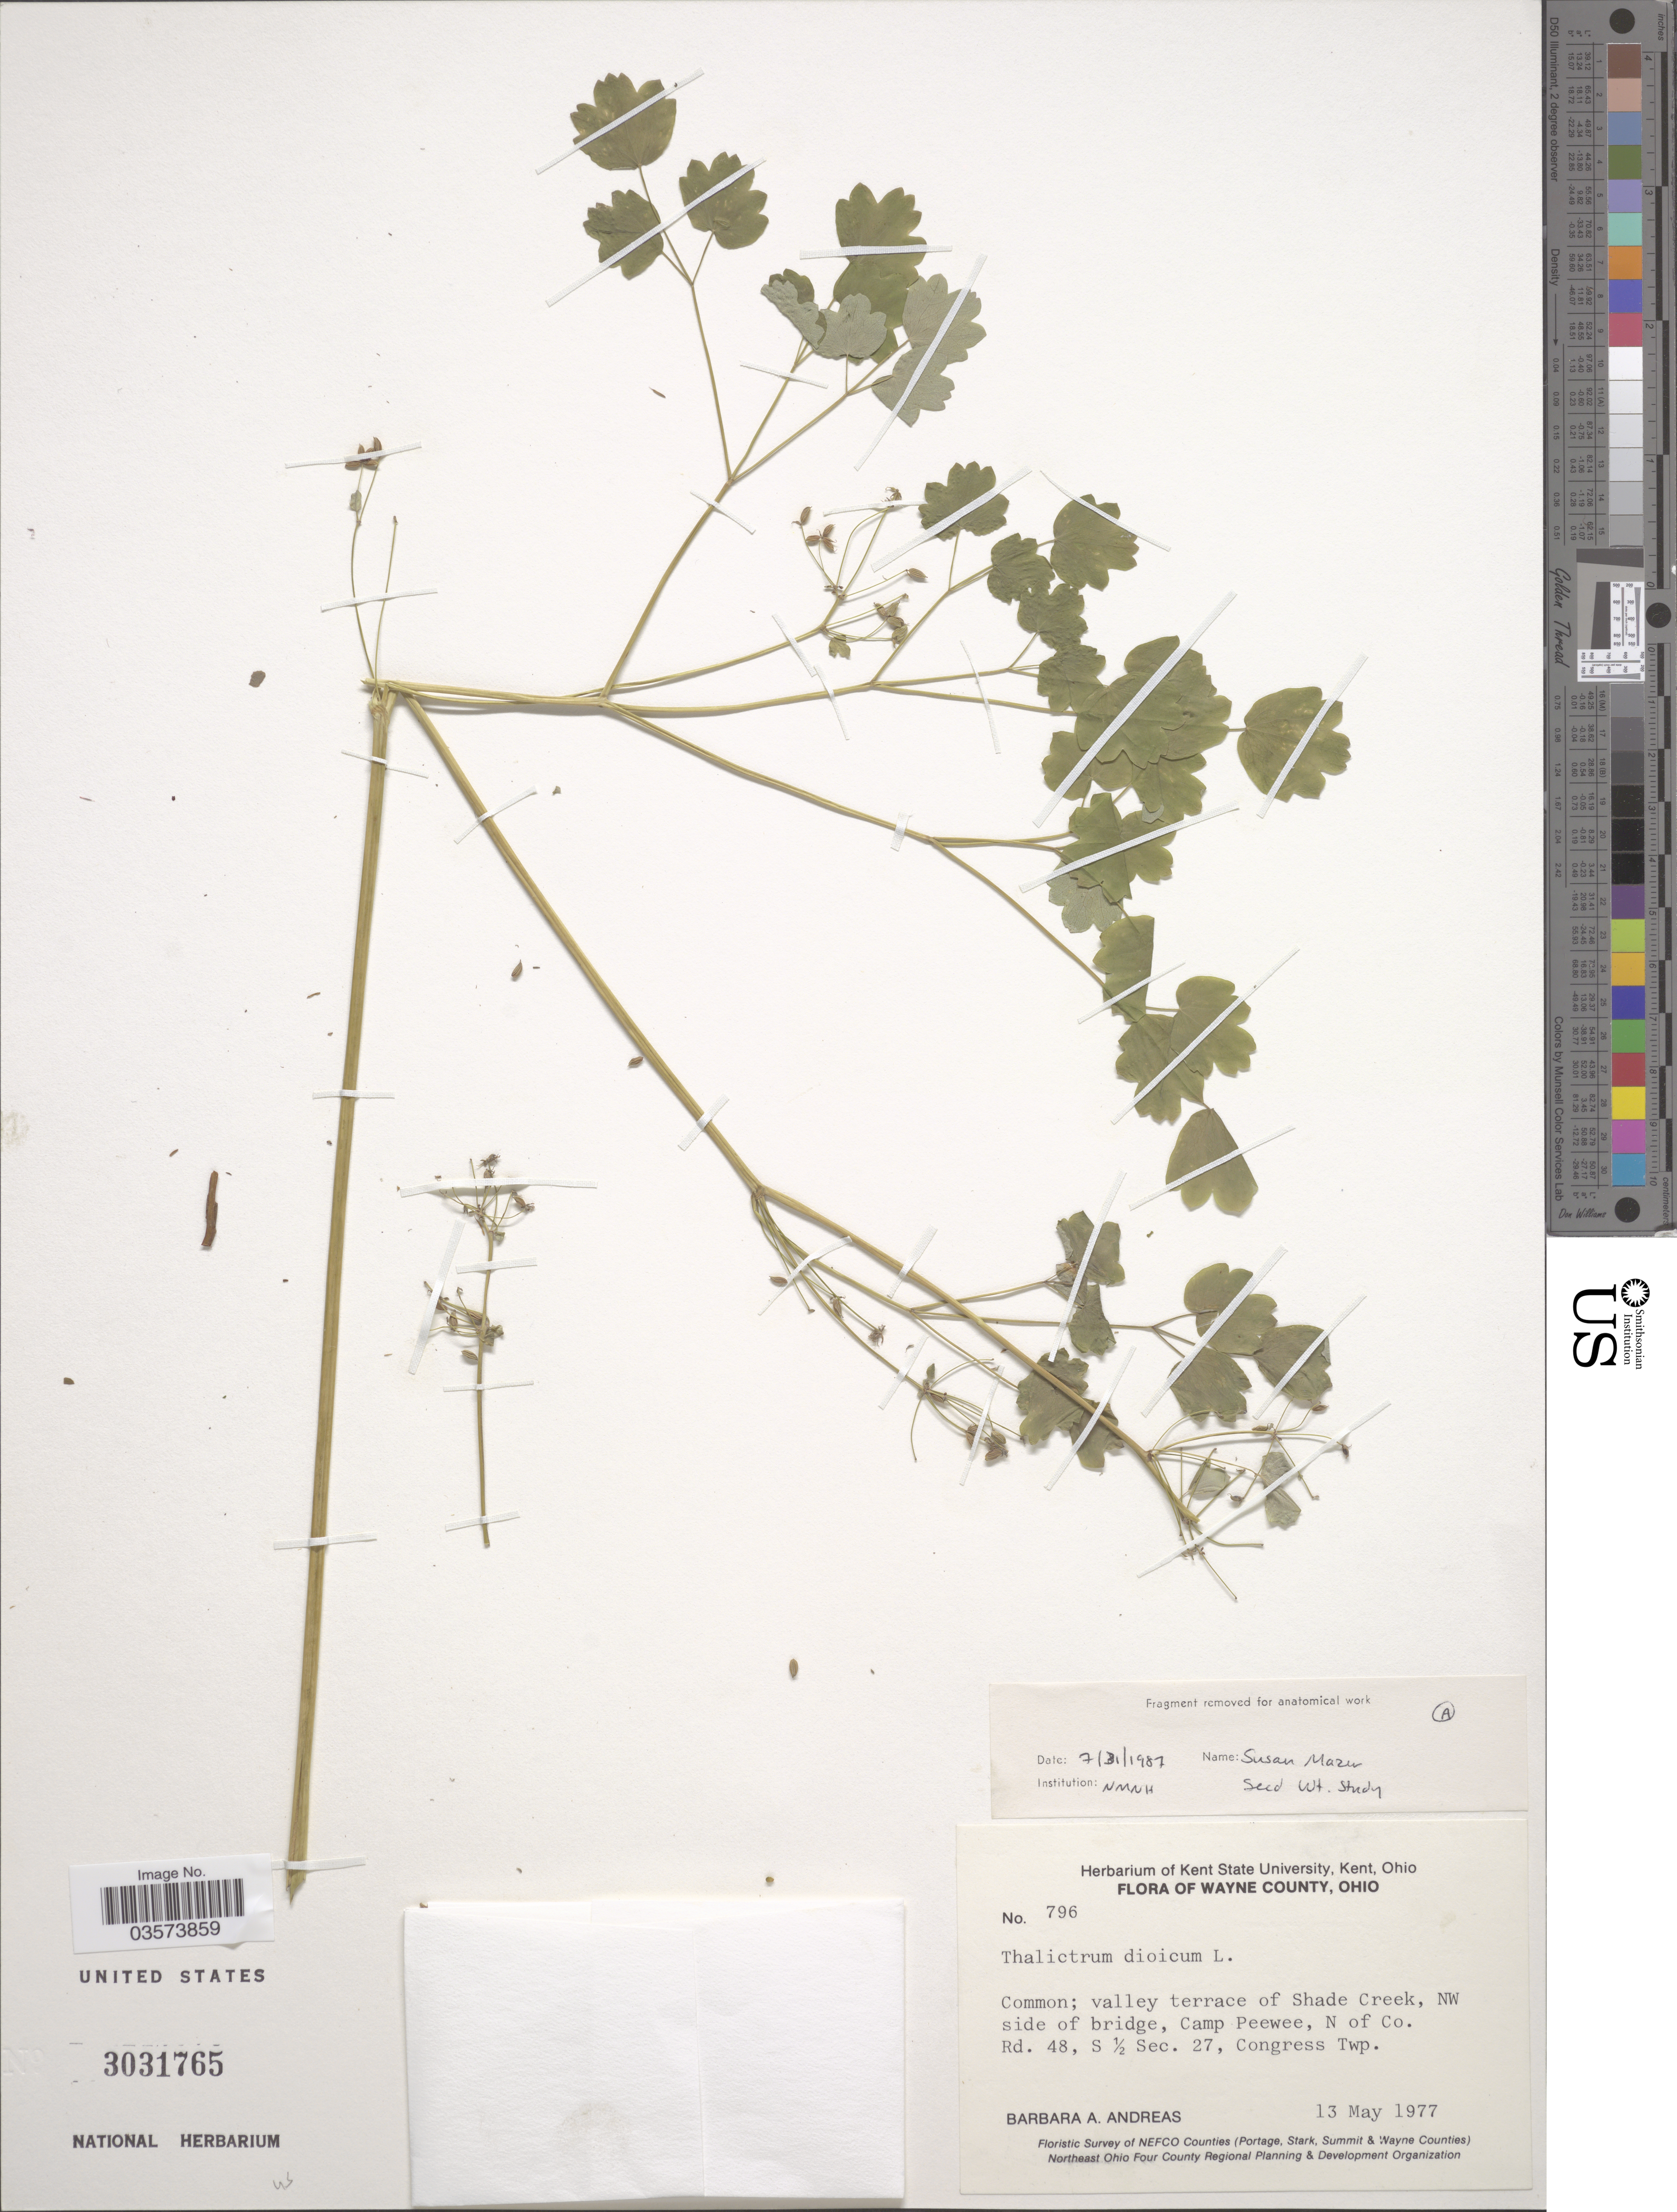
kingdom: Plantae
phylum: Tracheophyta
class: Magnoliopsida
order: Ranunculales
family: Ranunculaceae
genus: Thalictrum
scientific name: Thalictrum dioicum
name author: L.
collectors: B. A. Andreas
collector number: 796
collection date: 1977-05-13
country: United States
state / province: Ohio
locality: Wayne County. Common; valley terrace of Shade Creek, NW side of bridge, Camp Peewee, N of Co. Rd. 48, S ½ Sec. 27, Congress Twp.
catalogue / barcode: US 3031765